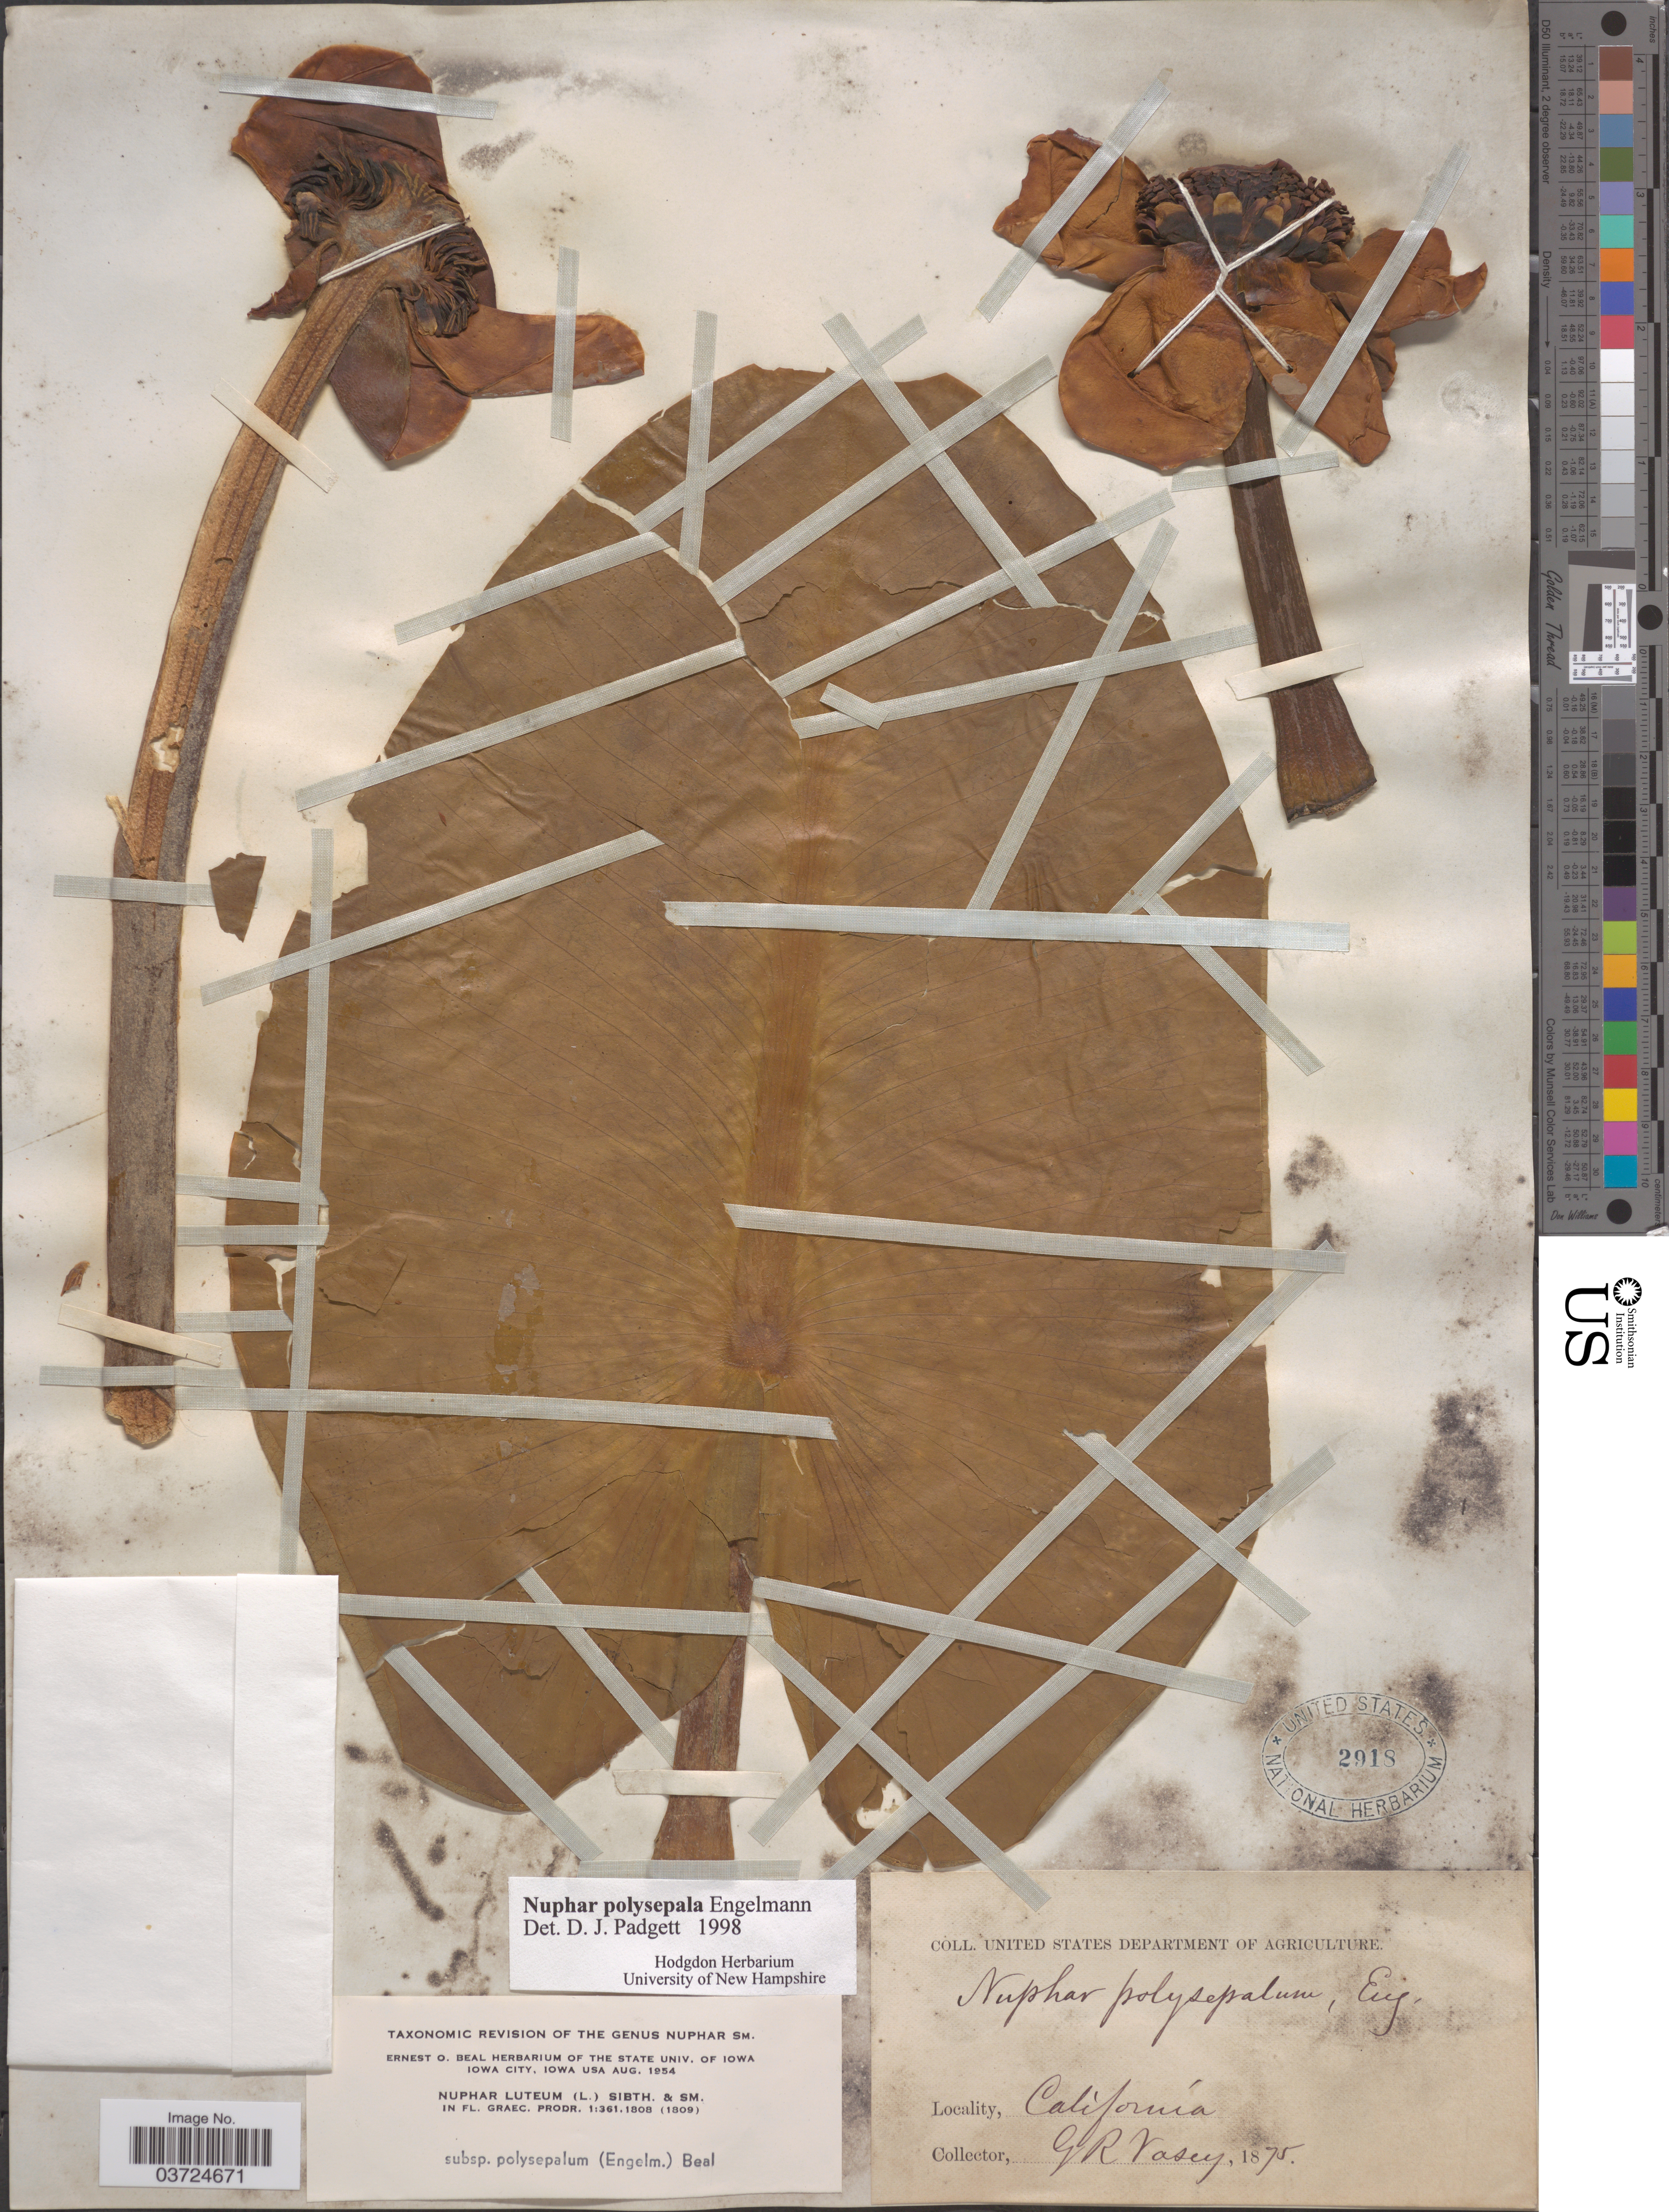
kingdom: Plantae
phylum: Tracheophyta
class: Magnoliopsida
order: Nymphaeales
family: Nymphaeaceae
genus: Nuphar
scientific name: Nuphar polysepala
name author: Englem.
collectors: G. R. Vasey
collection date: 1875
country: United States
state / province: California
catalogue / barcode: US 2918